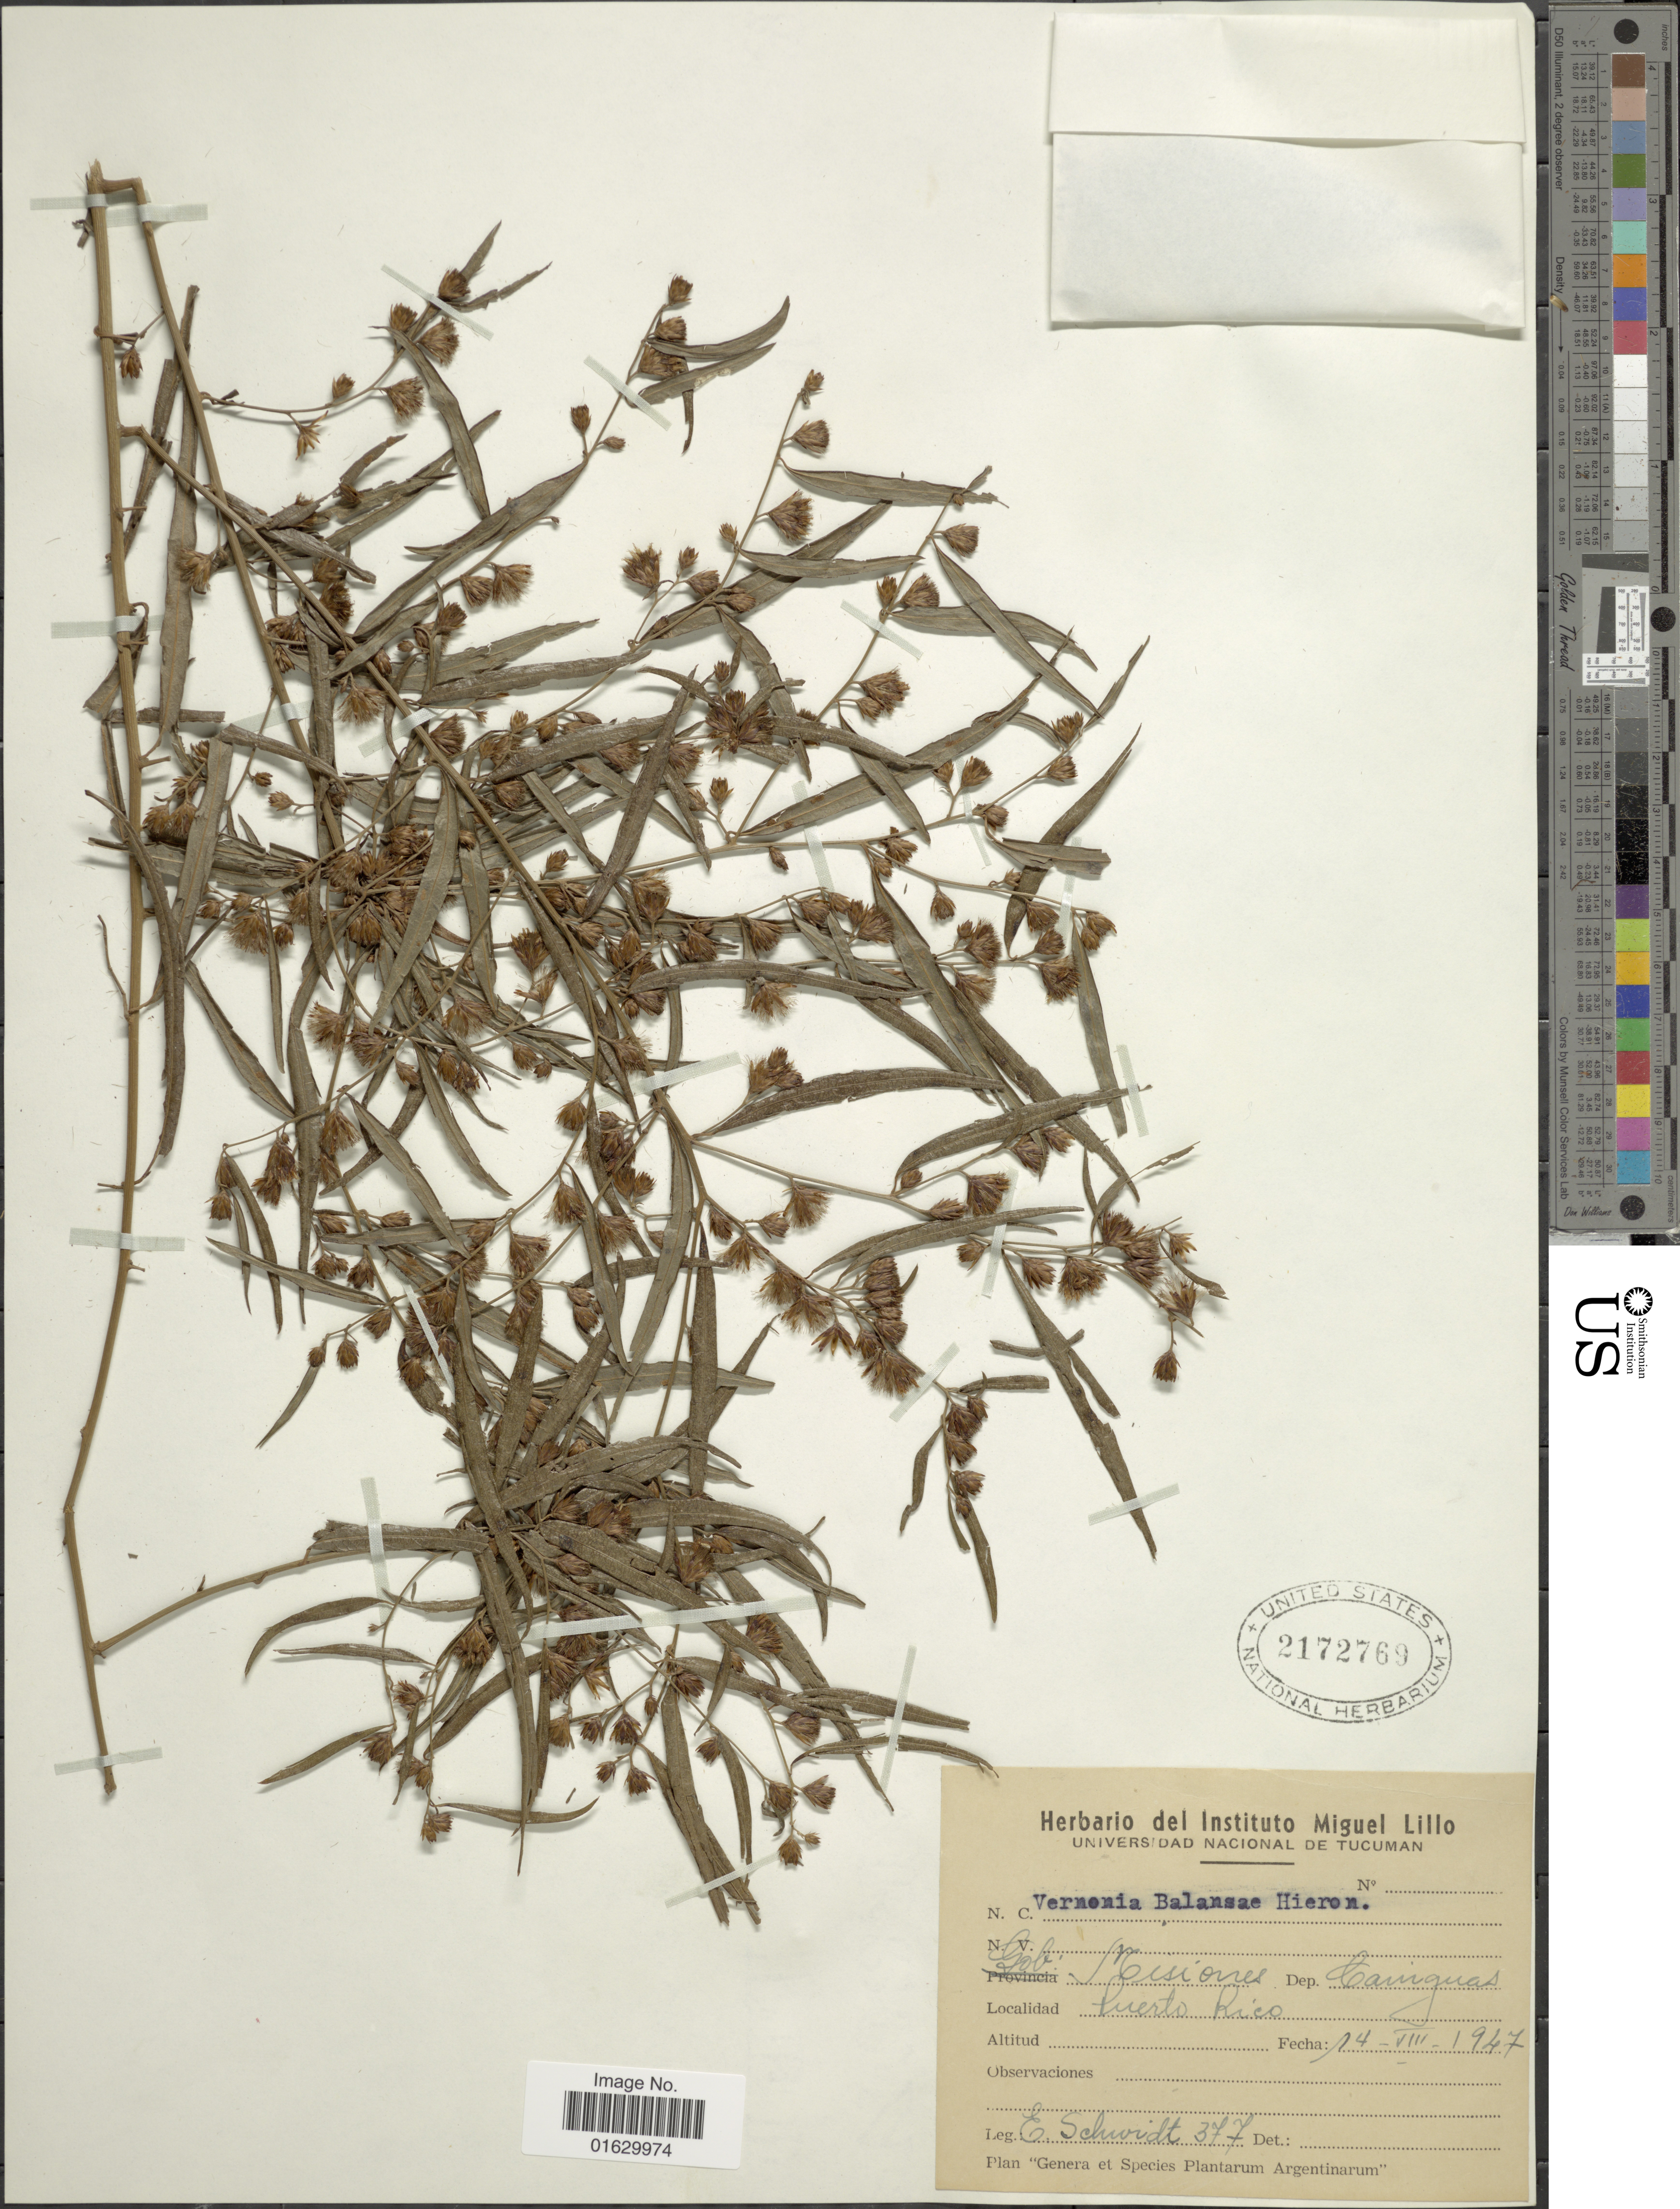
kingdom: Plantae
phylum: Tracheophyta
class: Magnoliopsida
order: Asterales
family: Asteraceae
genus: Lepidaploa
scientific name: Lepidaploa balansae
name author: (Hieron.) H. Rob.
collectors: E. Schmidt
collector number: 377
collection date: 1947-08-14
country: Argentina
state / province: Misiones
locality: Misiones, Dep. Cainguás.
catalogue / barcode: US 2172769